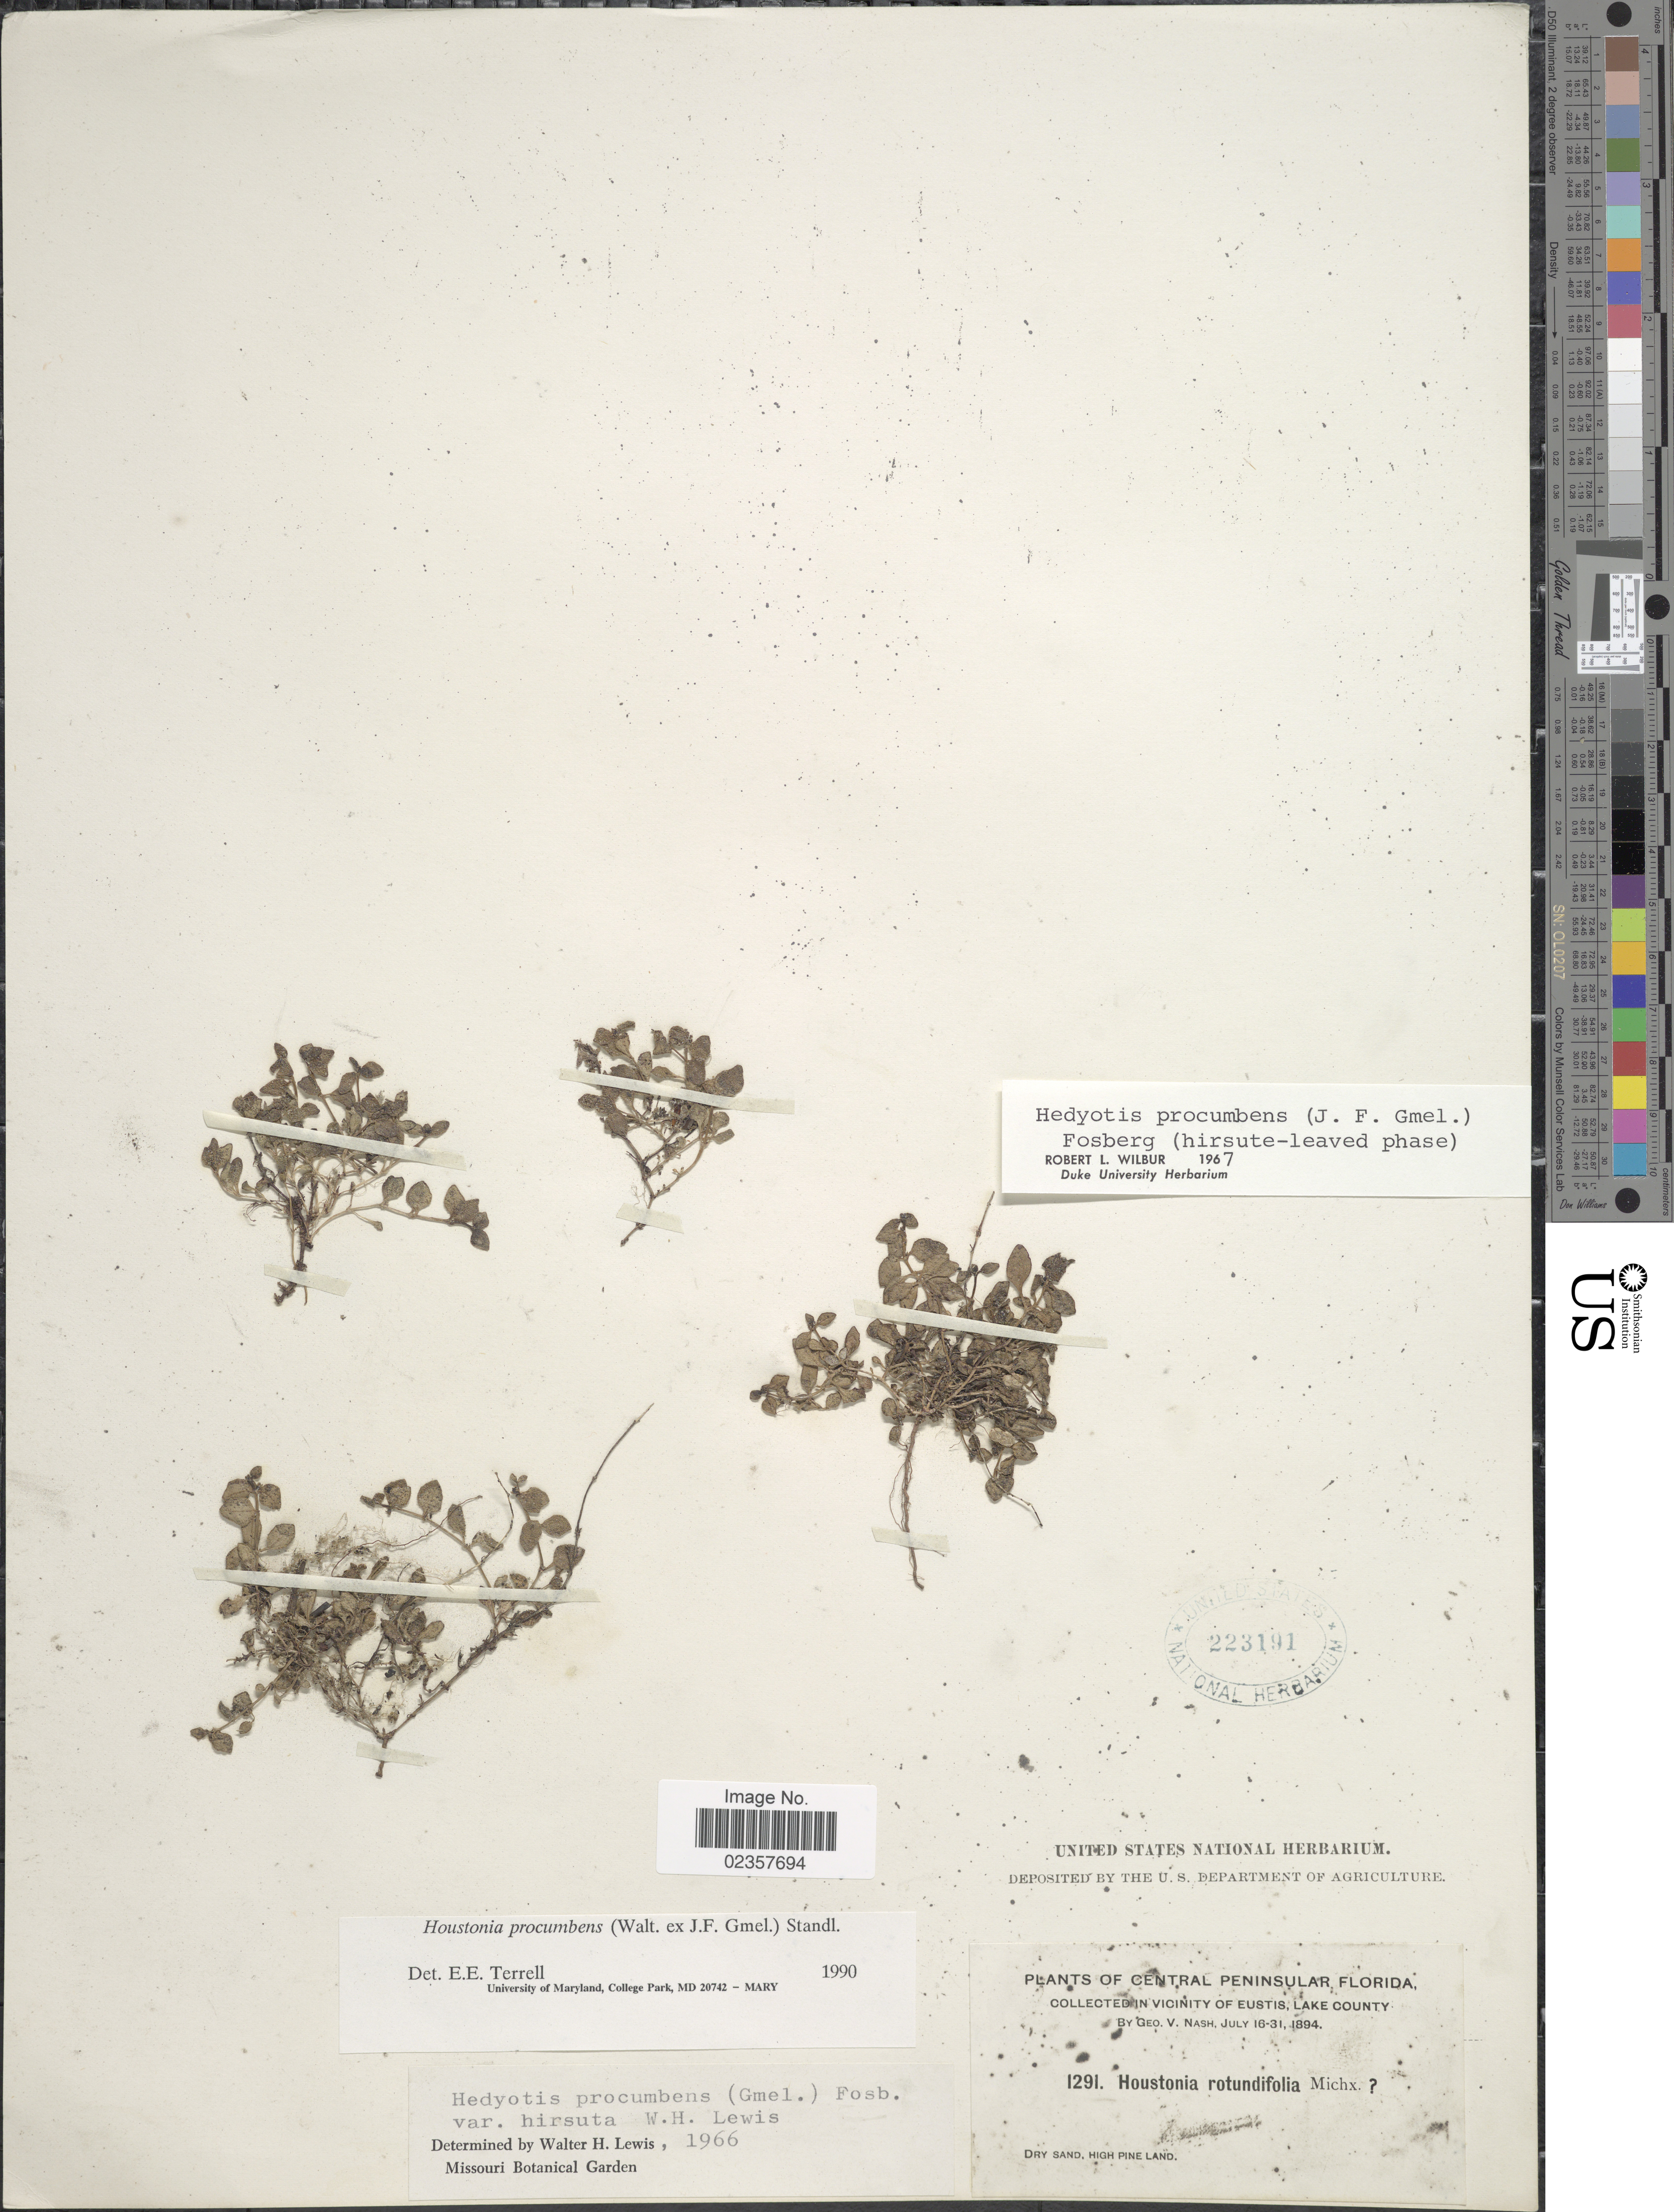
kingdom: Plantae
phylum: Tracheophyta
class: Magnoliopsida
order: Gentianales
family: Rubiaceae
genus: Houstonia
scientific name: Houstonia procumbens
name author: (Walter ex J.F. Gmel.) Standl.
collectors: G. V. Nash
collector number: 1291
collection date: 1894-07-16/1894-07-31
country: United States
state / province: Florida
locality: Central Peninsular Florida. Dry sad, High Pine Land. In Vicinity of Eustis, Lake county.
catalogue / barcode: US 223191